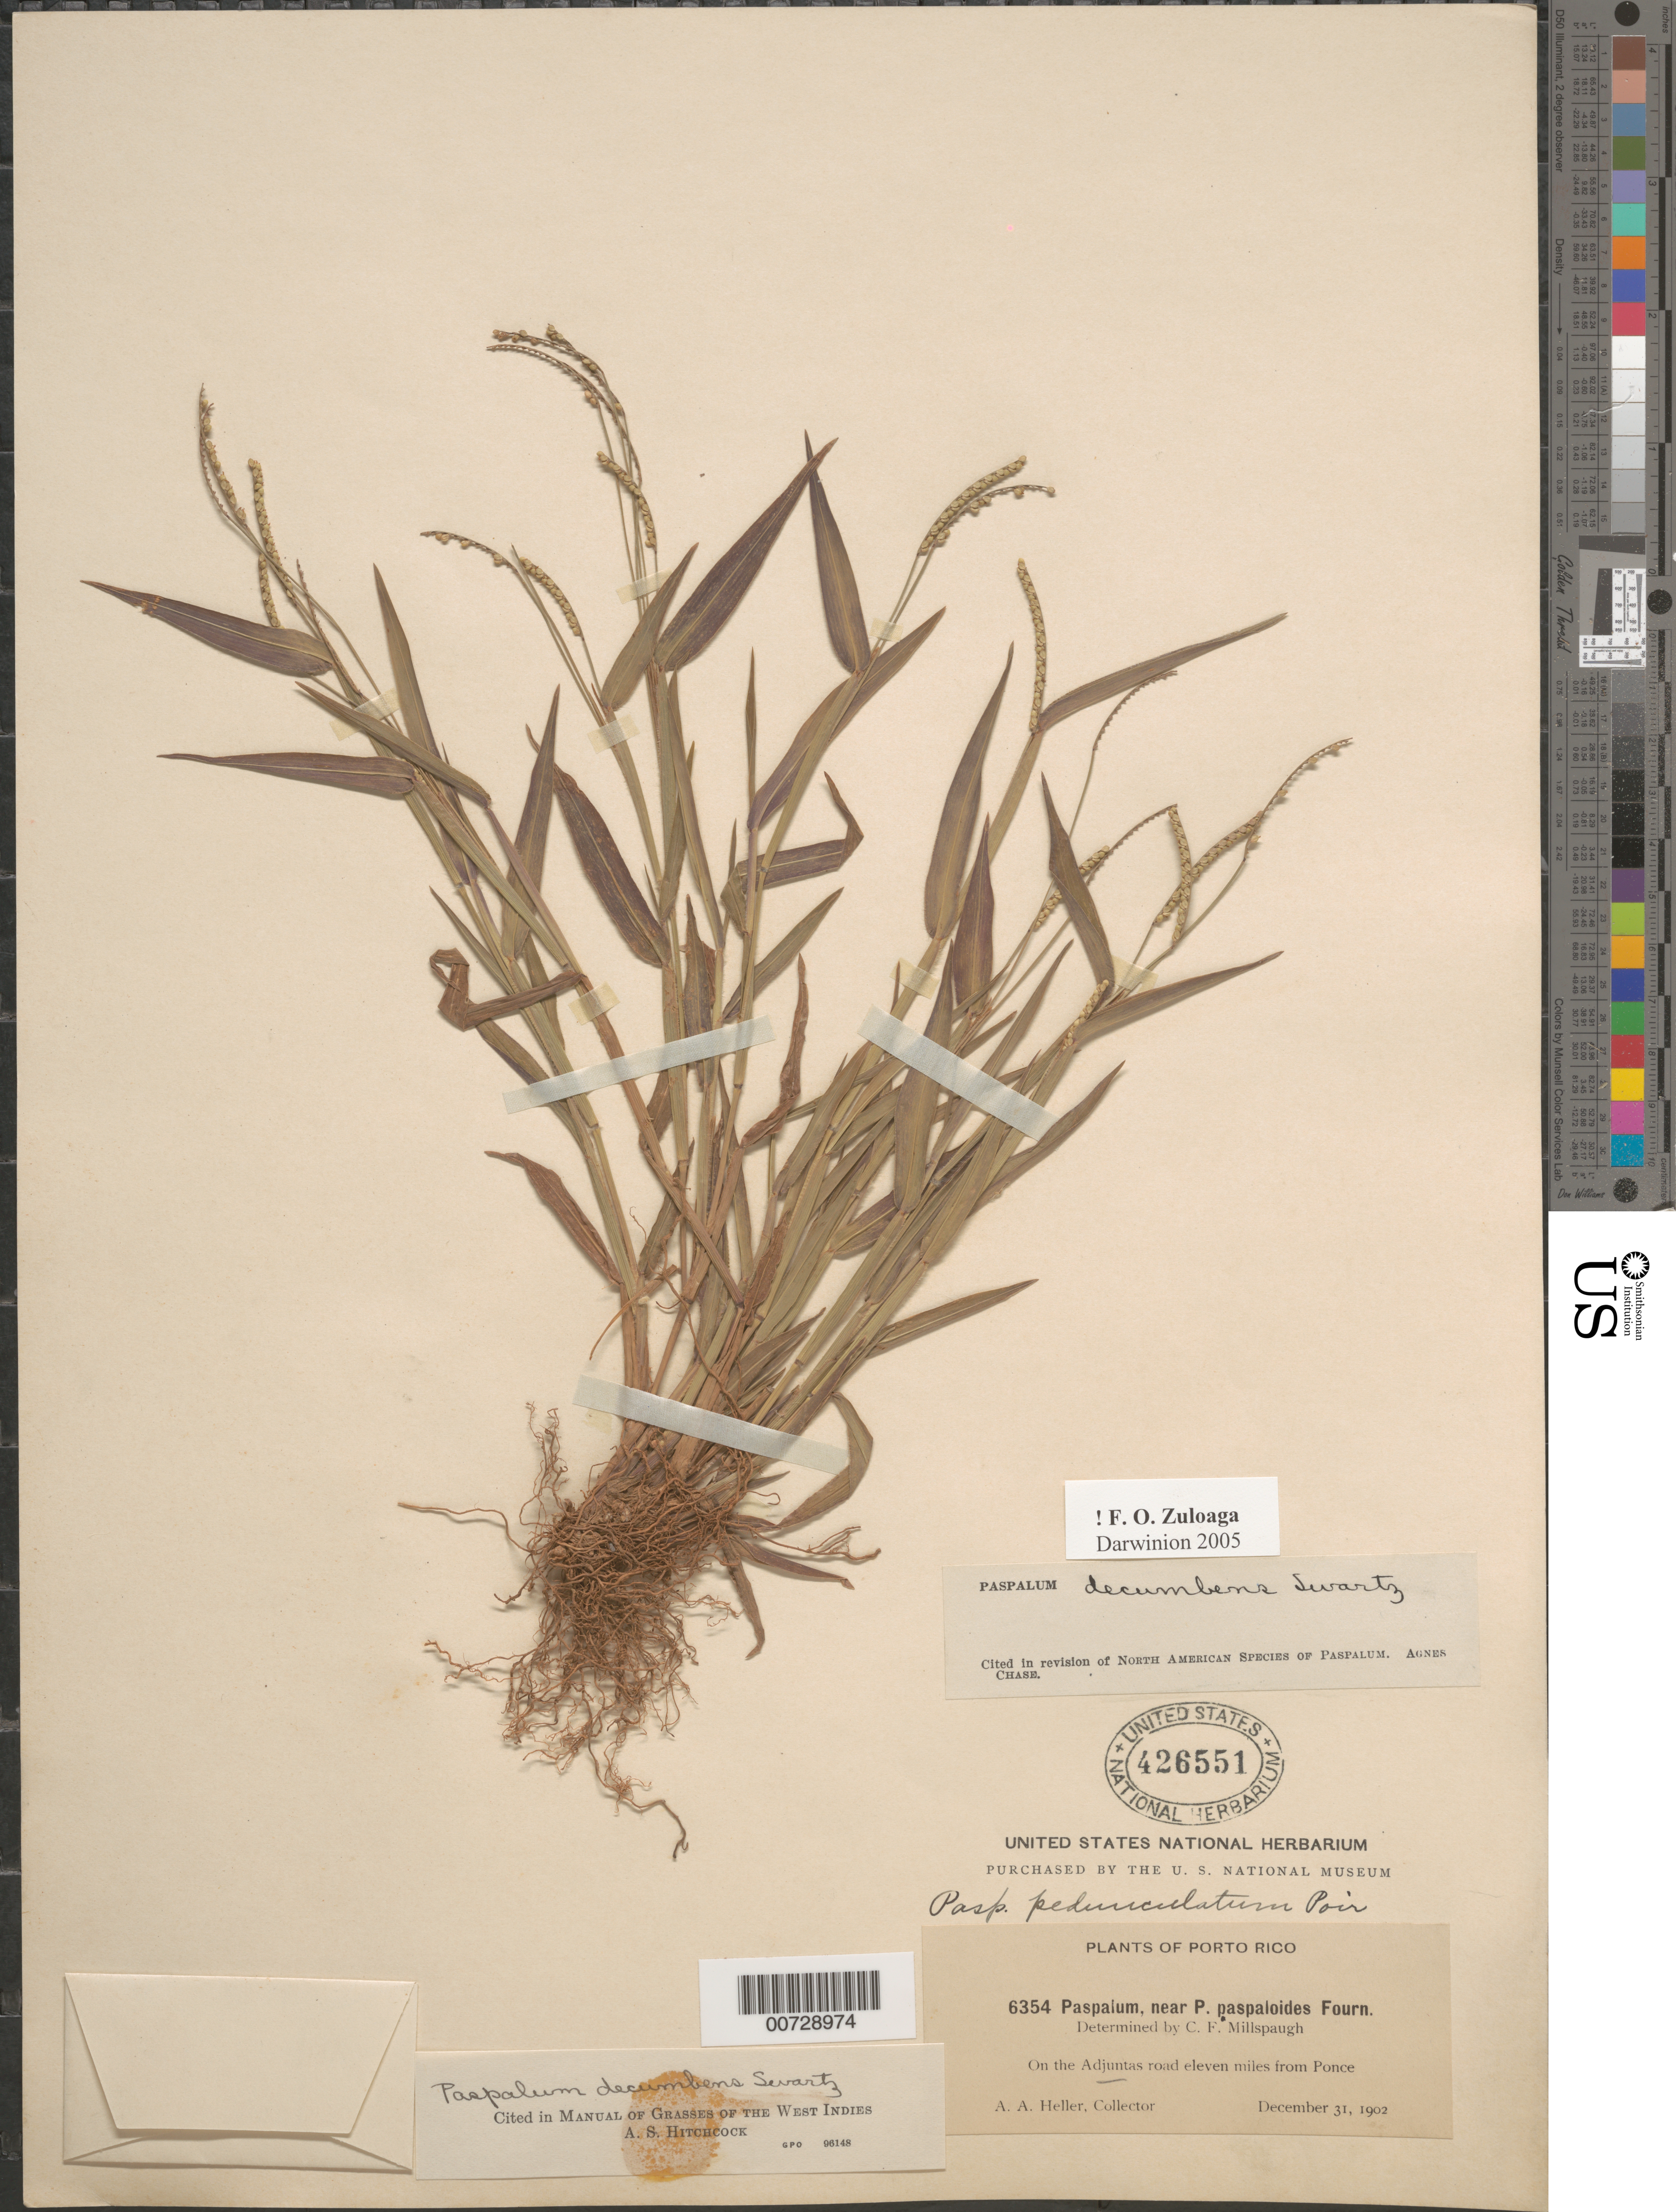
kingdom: Plantae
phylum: Tracheophyta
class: Liliopsida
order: Poales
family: Poaceae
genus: Paspalum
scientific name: Paspalum decumbens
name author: Sw.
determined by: Chase, [M.] Agnes, (US)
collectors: A. A. Heller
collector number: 6354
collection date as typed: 31 Dec 1902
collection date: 1902-12-31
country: Puerto Rico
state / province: Adjuntas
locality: Adjuntas Road, 11 mi from Ponce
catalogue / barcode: US 426551